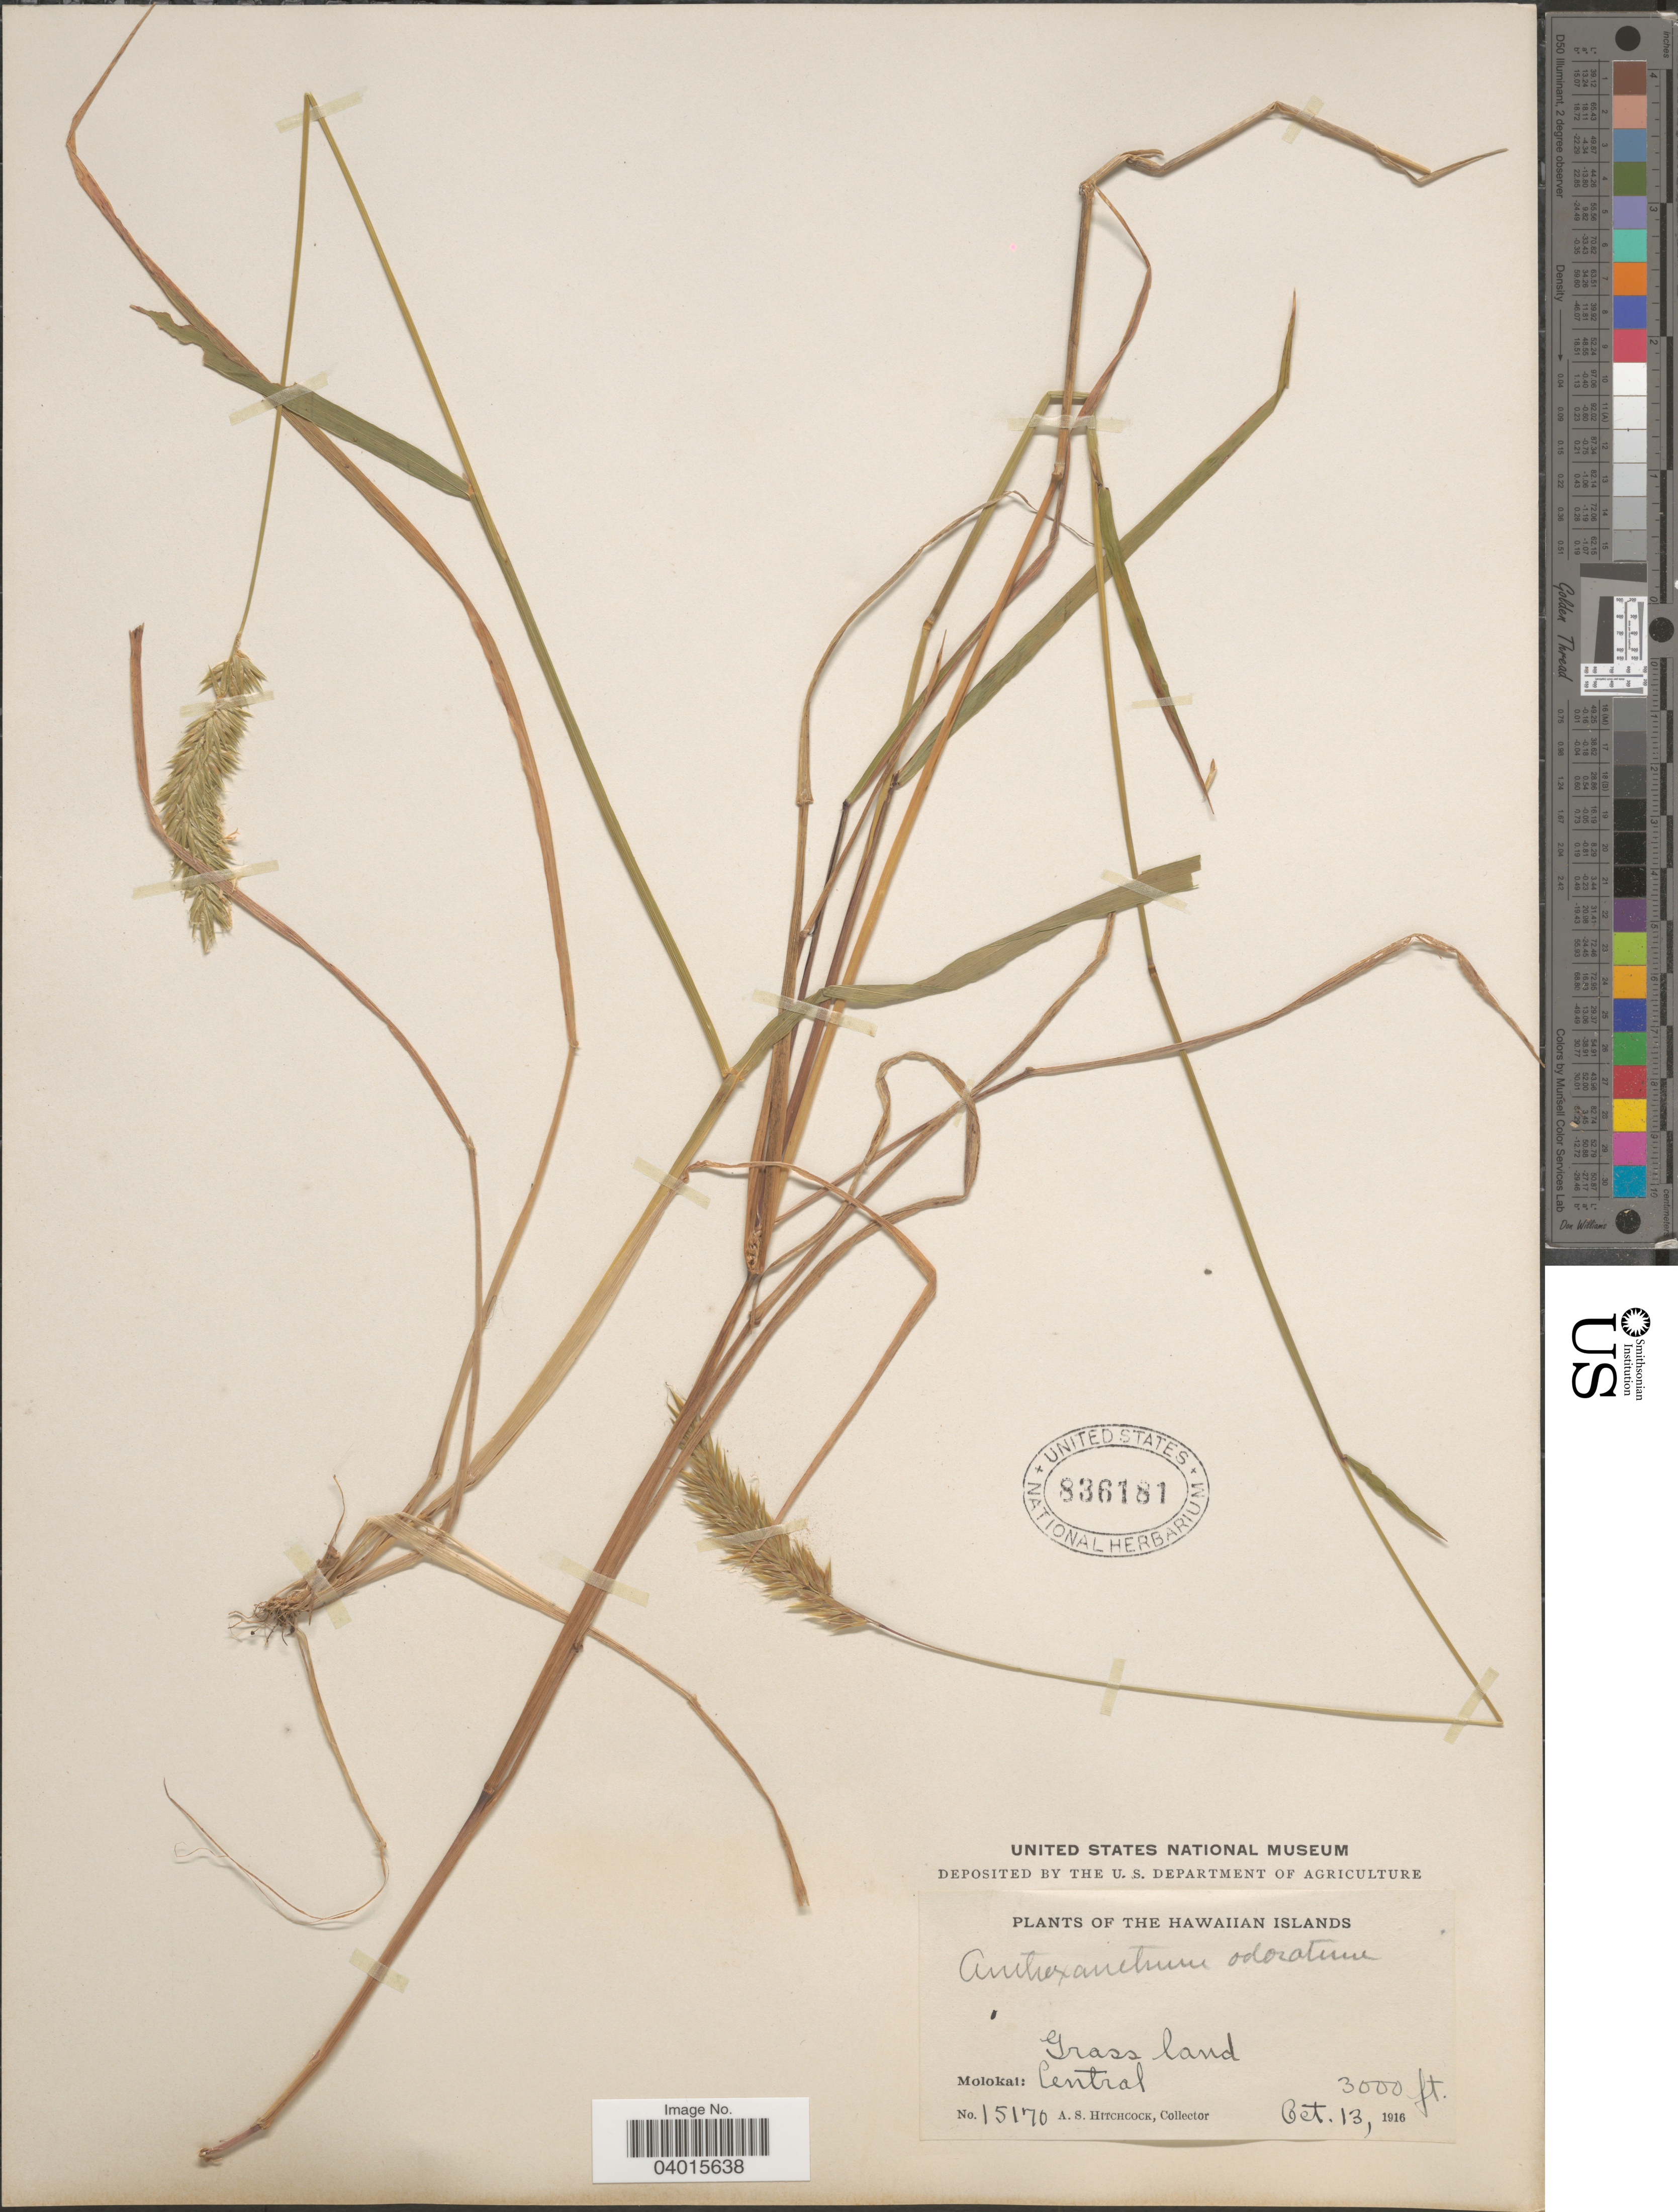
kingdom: Plantae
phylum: Tracheophyta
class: Liliopsida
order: Poales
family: Poaceae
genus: Anthoxanthum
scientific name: Anthoxanthum odoratum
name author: L.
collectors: A. S. Hitchcock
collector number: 15170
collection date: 1916-10-13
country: United States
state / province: Hawaii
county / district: Hawaii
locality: Hawaiian Islands. Grass land. Molokai: Central.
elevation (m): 914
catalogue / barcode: US 836181